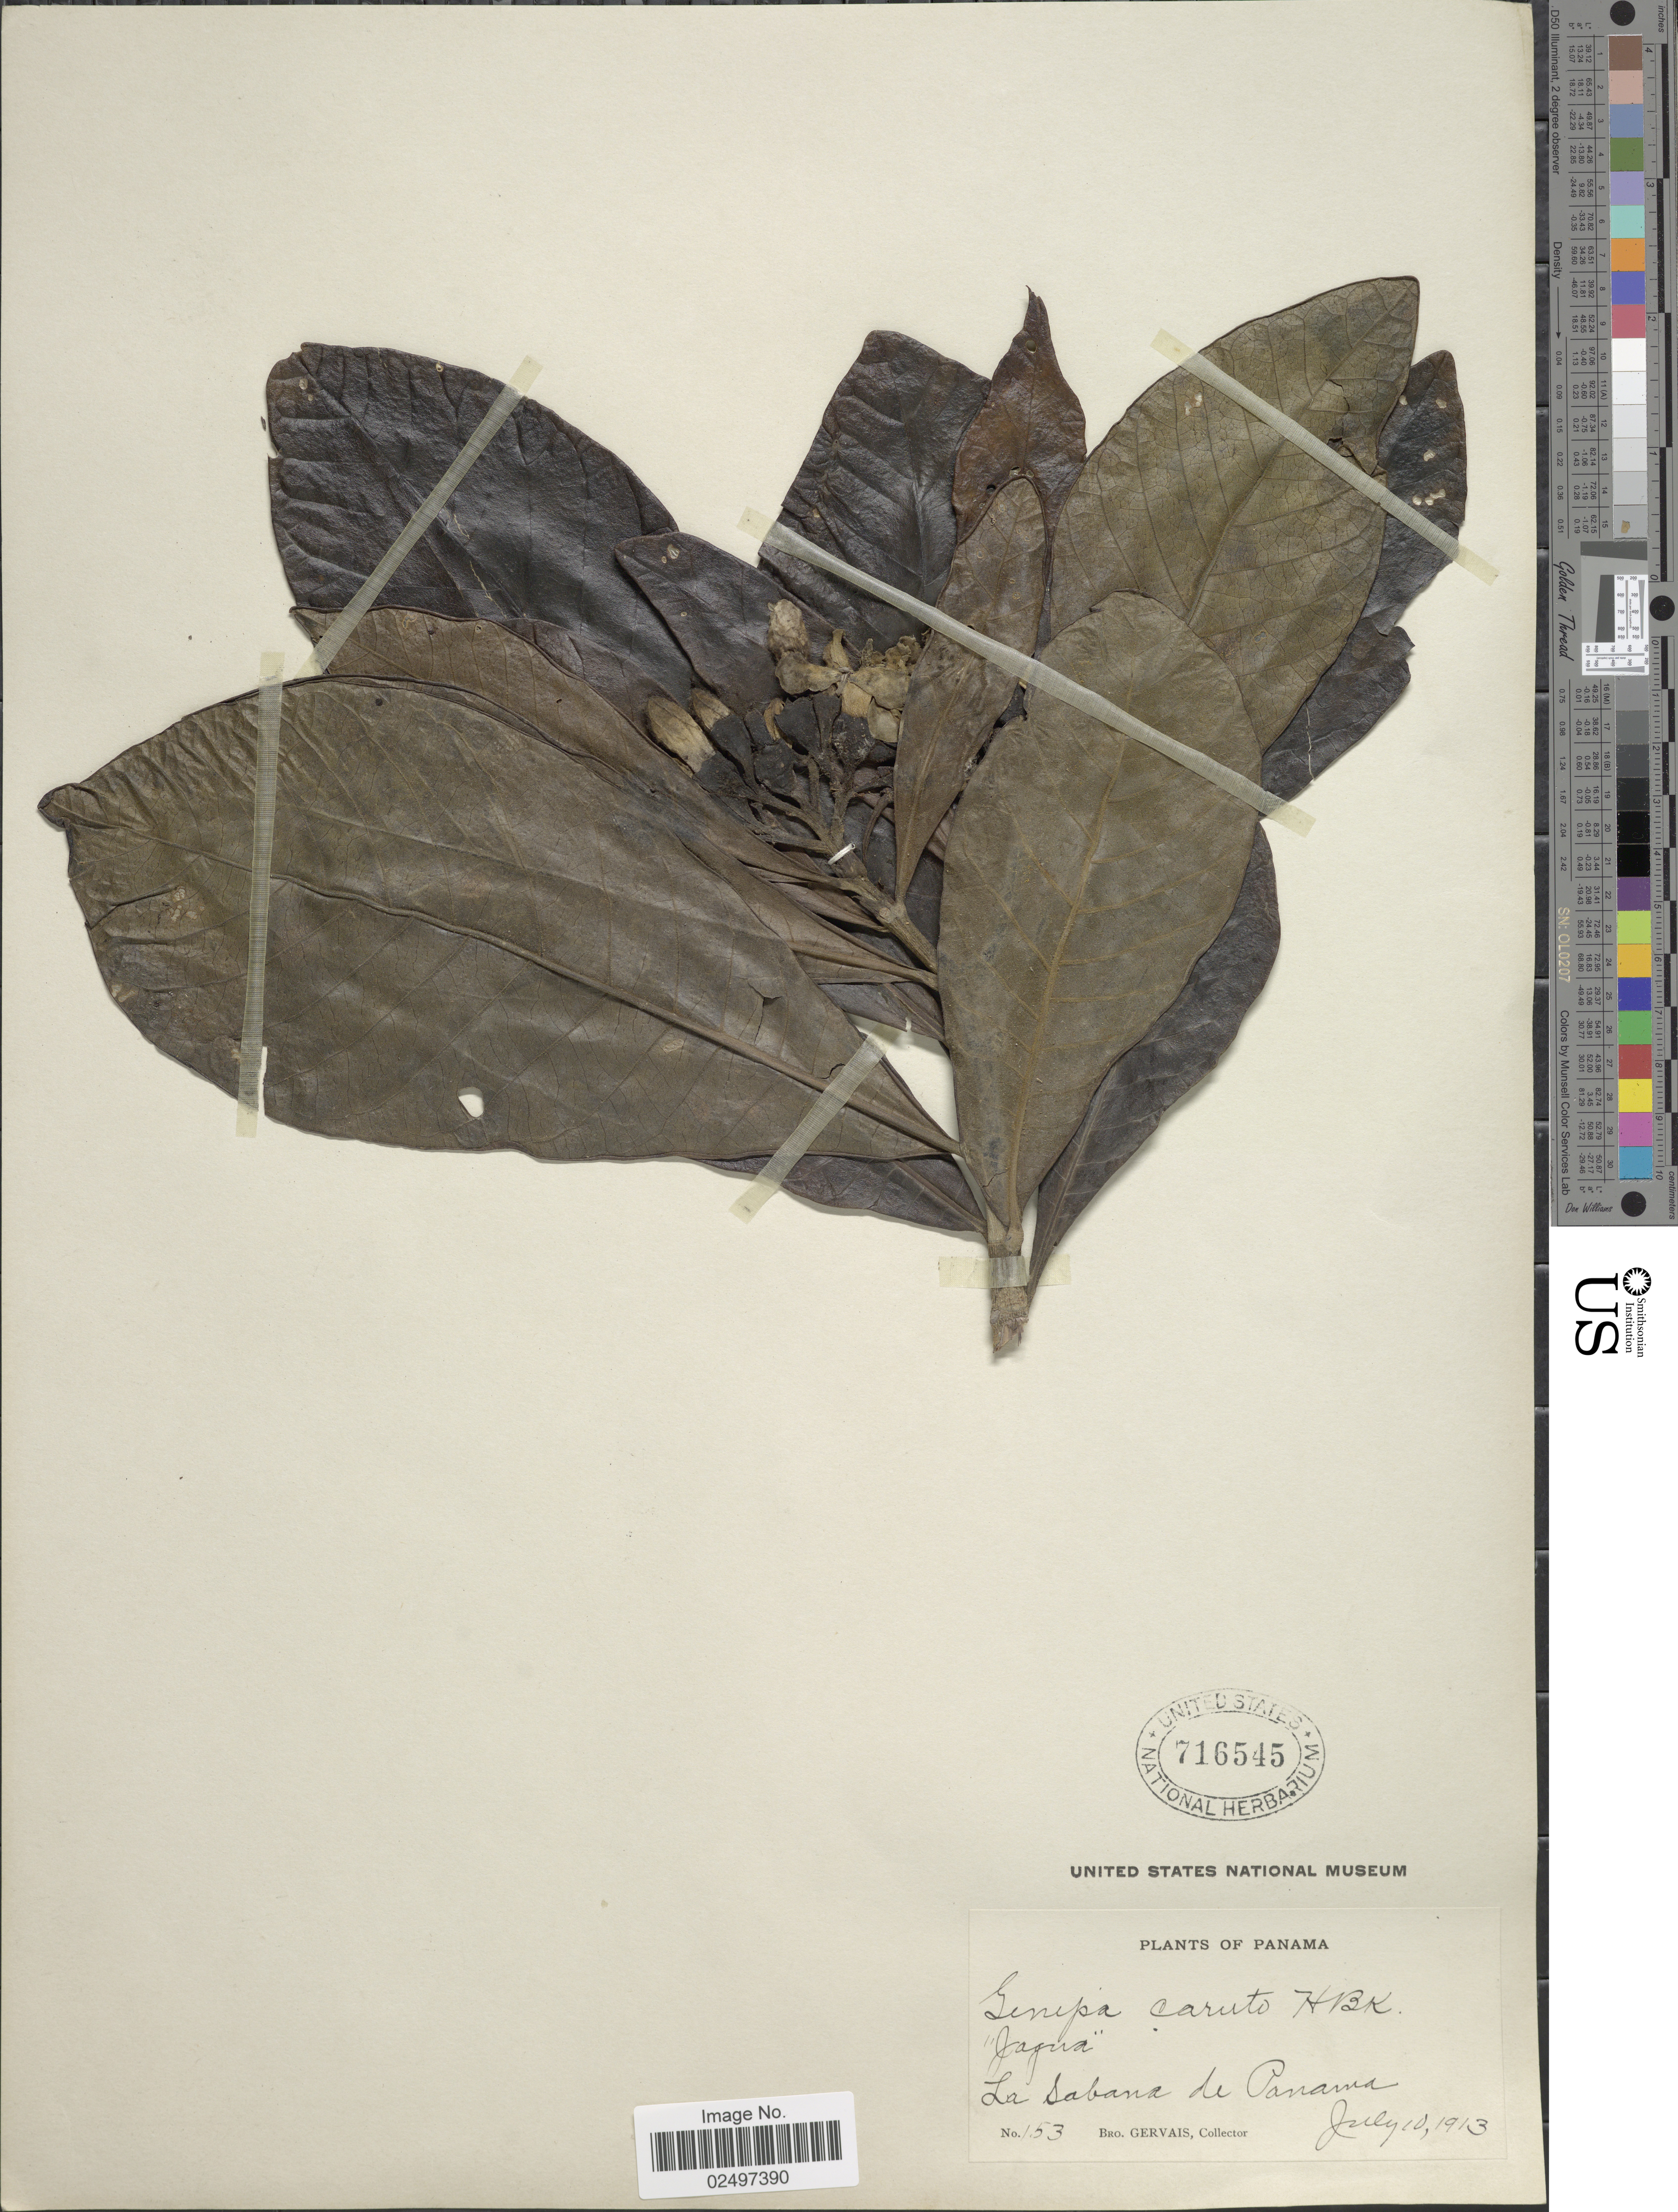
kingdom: Plantae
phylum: Tracheophyta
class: Magnoliopsida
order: Gentianales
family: Rubiaceae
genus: Genipa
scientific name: Genipa americana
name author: L.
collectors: B. Gervais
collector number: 153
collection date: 1913-07-10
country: Panama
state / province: Panamá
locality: La Sabana de Panama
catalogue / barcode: US 716545